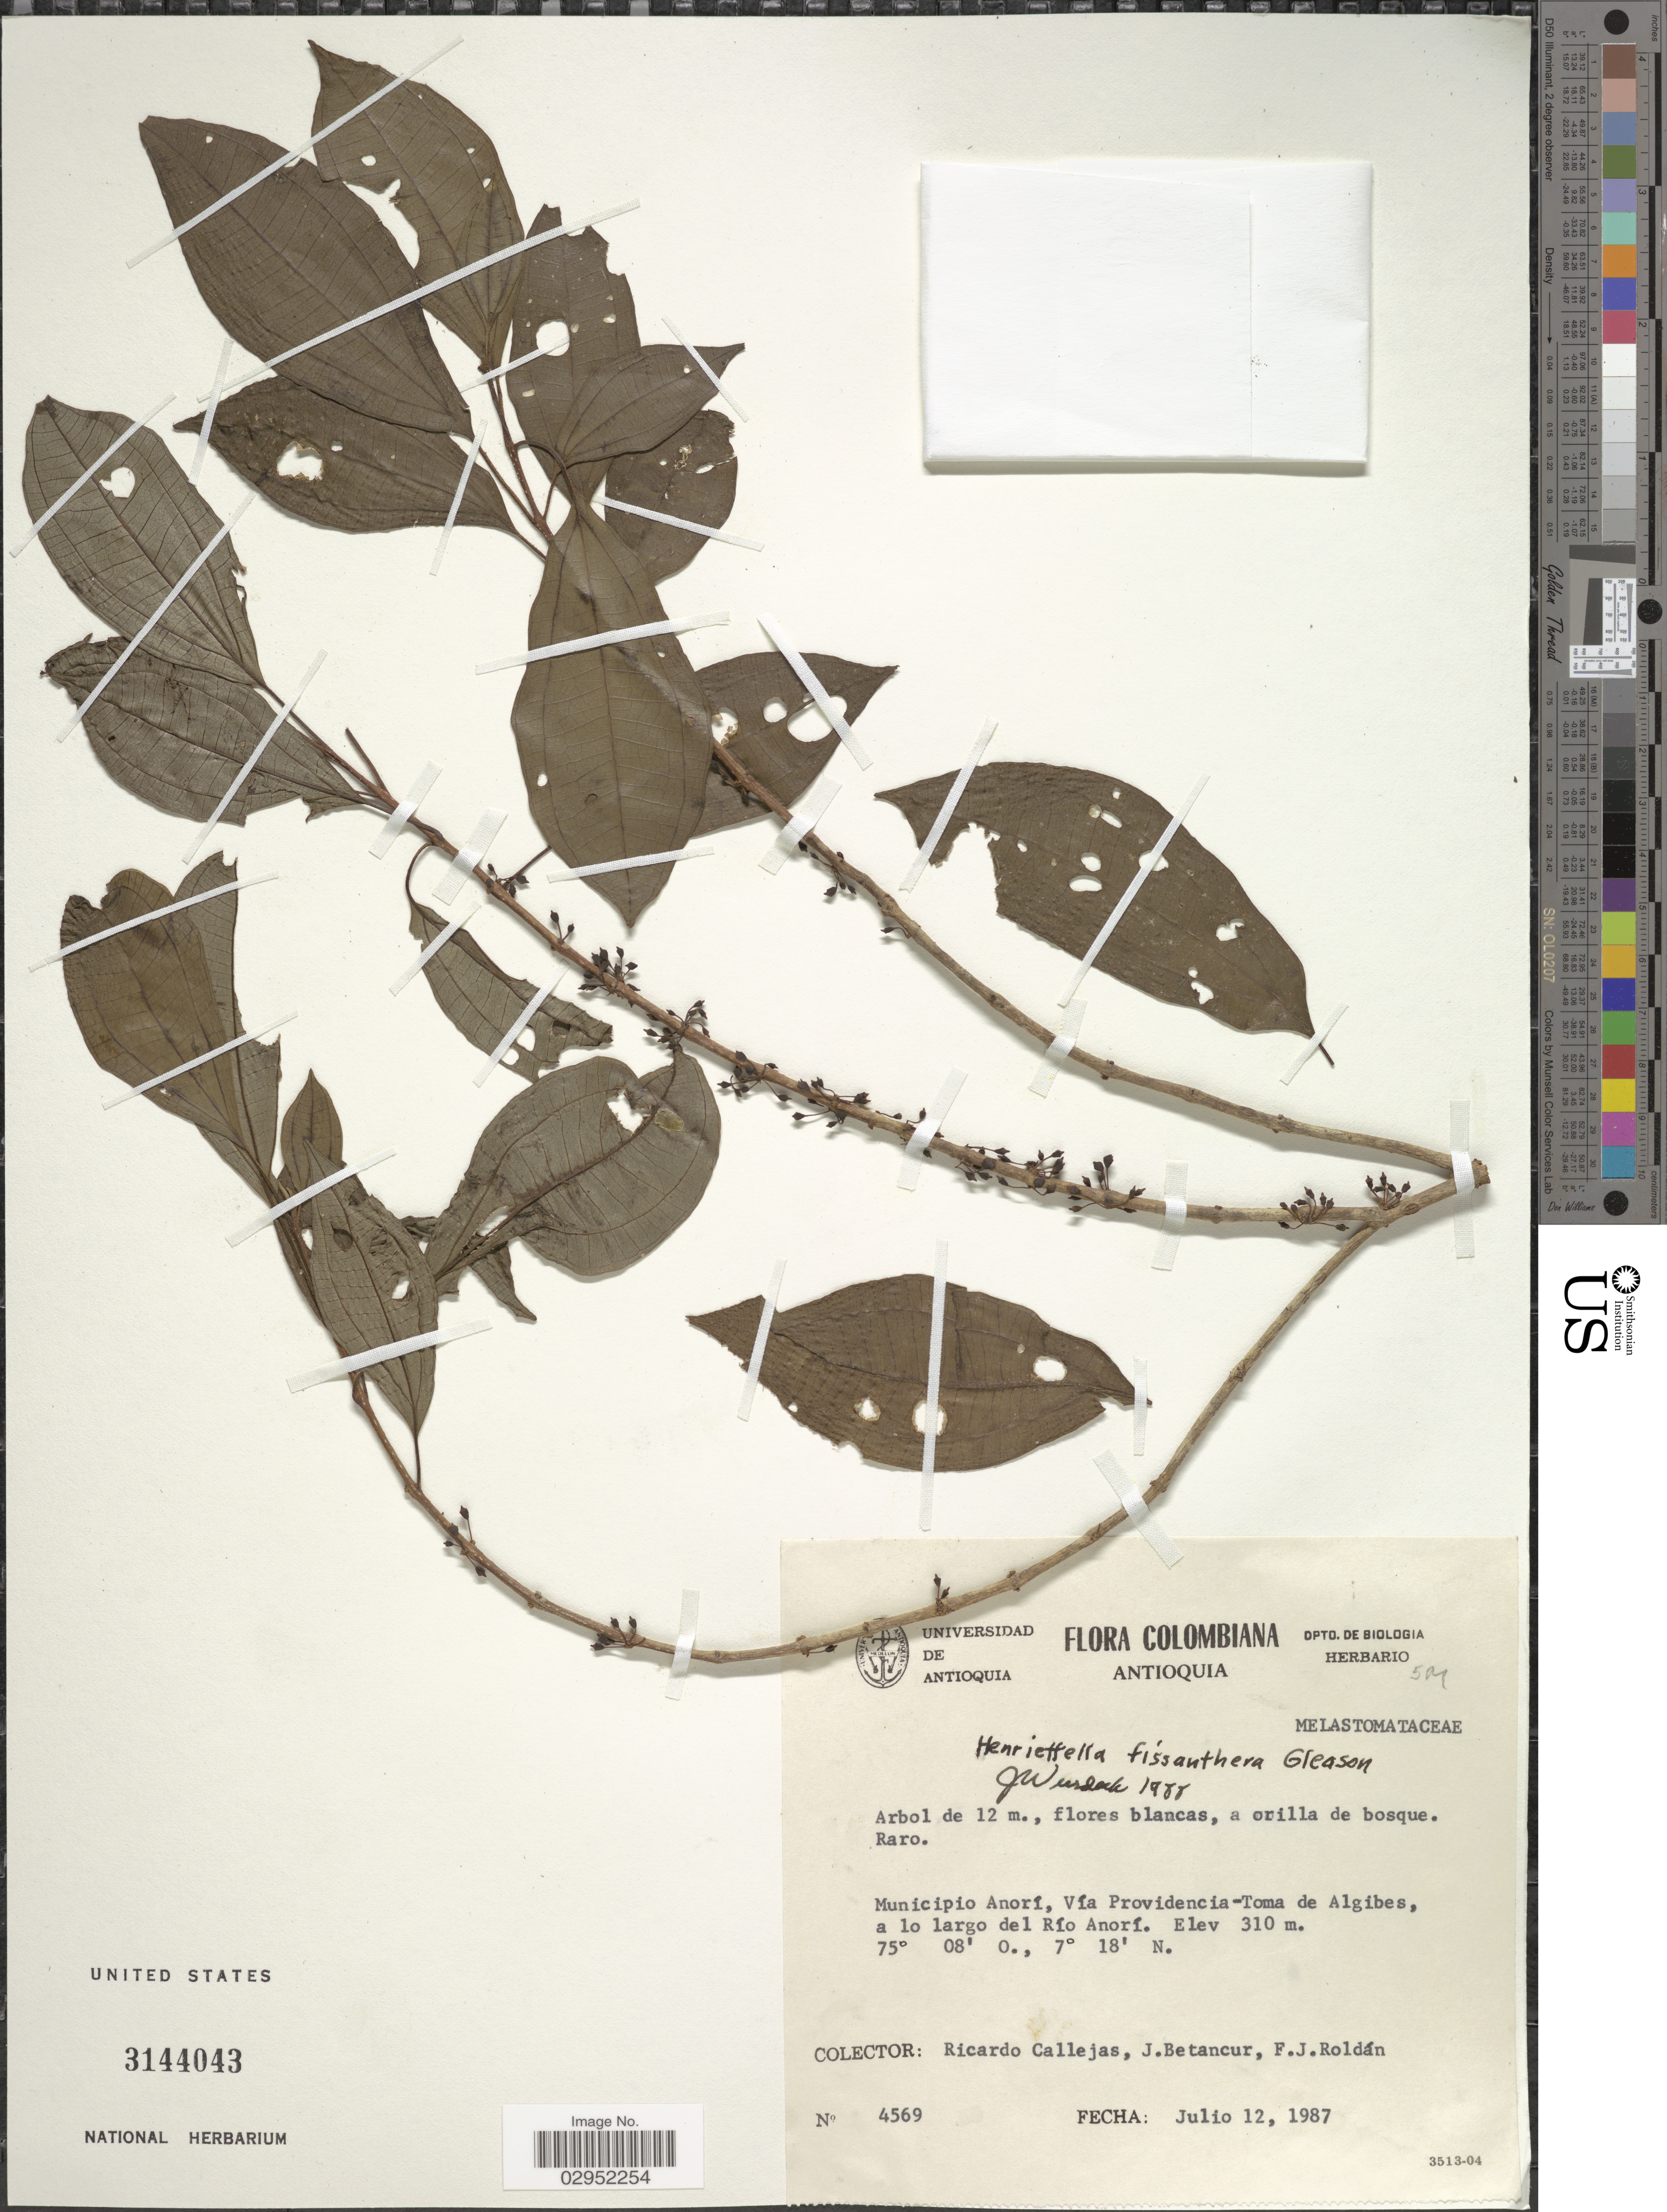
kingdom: Plantae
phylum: Tracheophyta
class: Magnoliopsida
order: Myrtales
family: Melastomataceae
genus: Henriettea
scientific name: Henriettea fissanthera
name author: (Gleason) Penneys et al.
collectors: R. Callejas, J. Betancur & F. J. Roldán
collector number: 4569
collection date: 1987-07-12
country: Colombia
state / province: Antioquia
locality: Municipio Anorí, Vía Providencia- Toma de Algibes, a lo largo del Río Anorí.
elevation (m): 310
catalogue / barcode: US 3144043